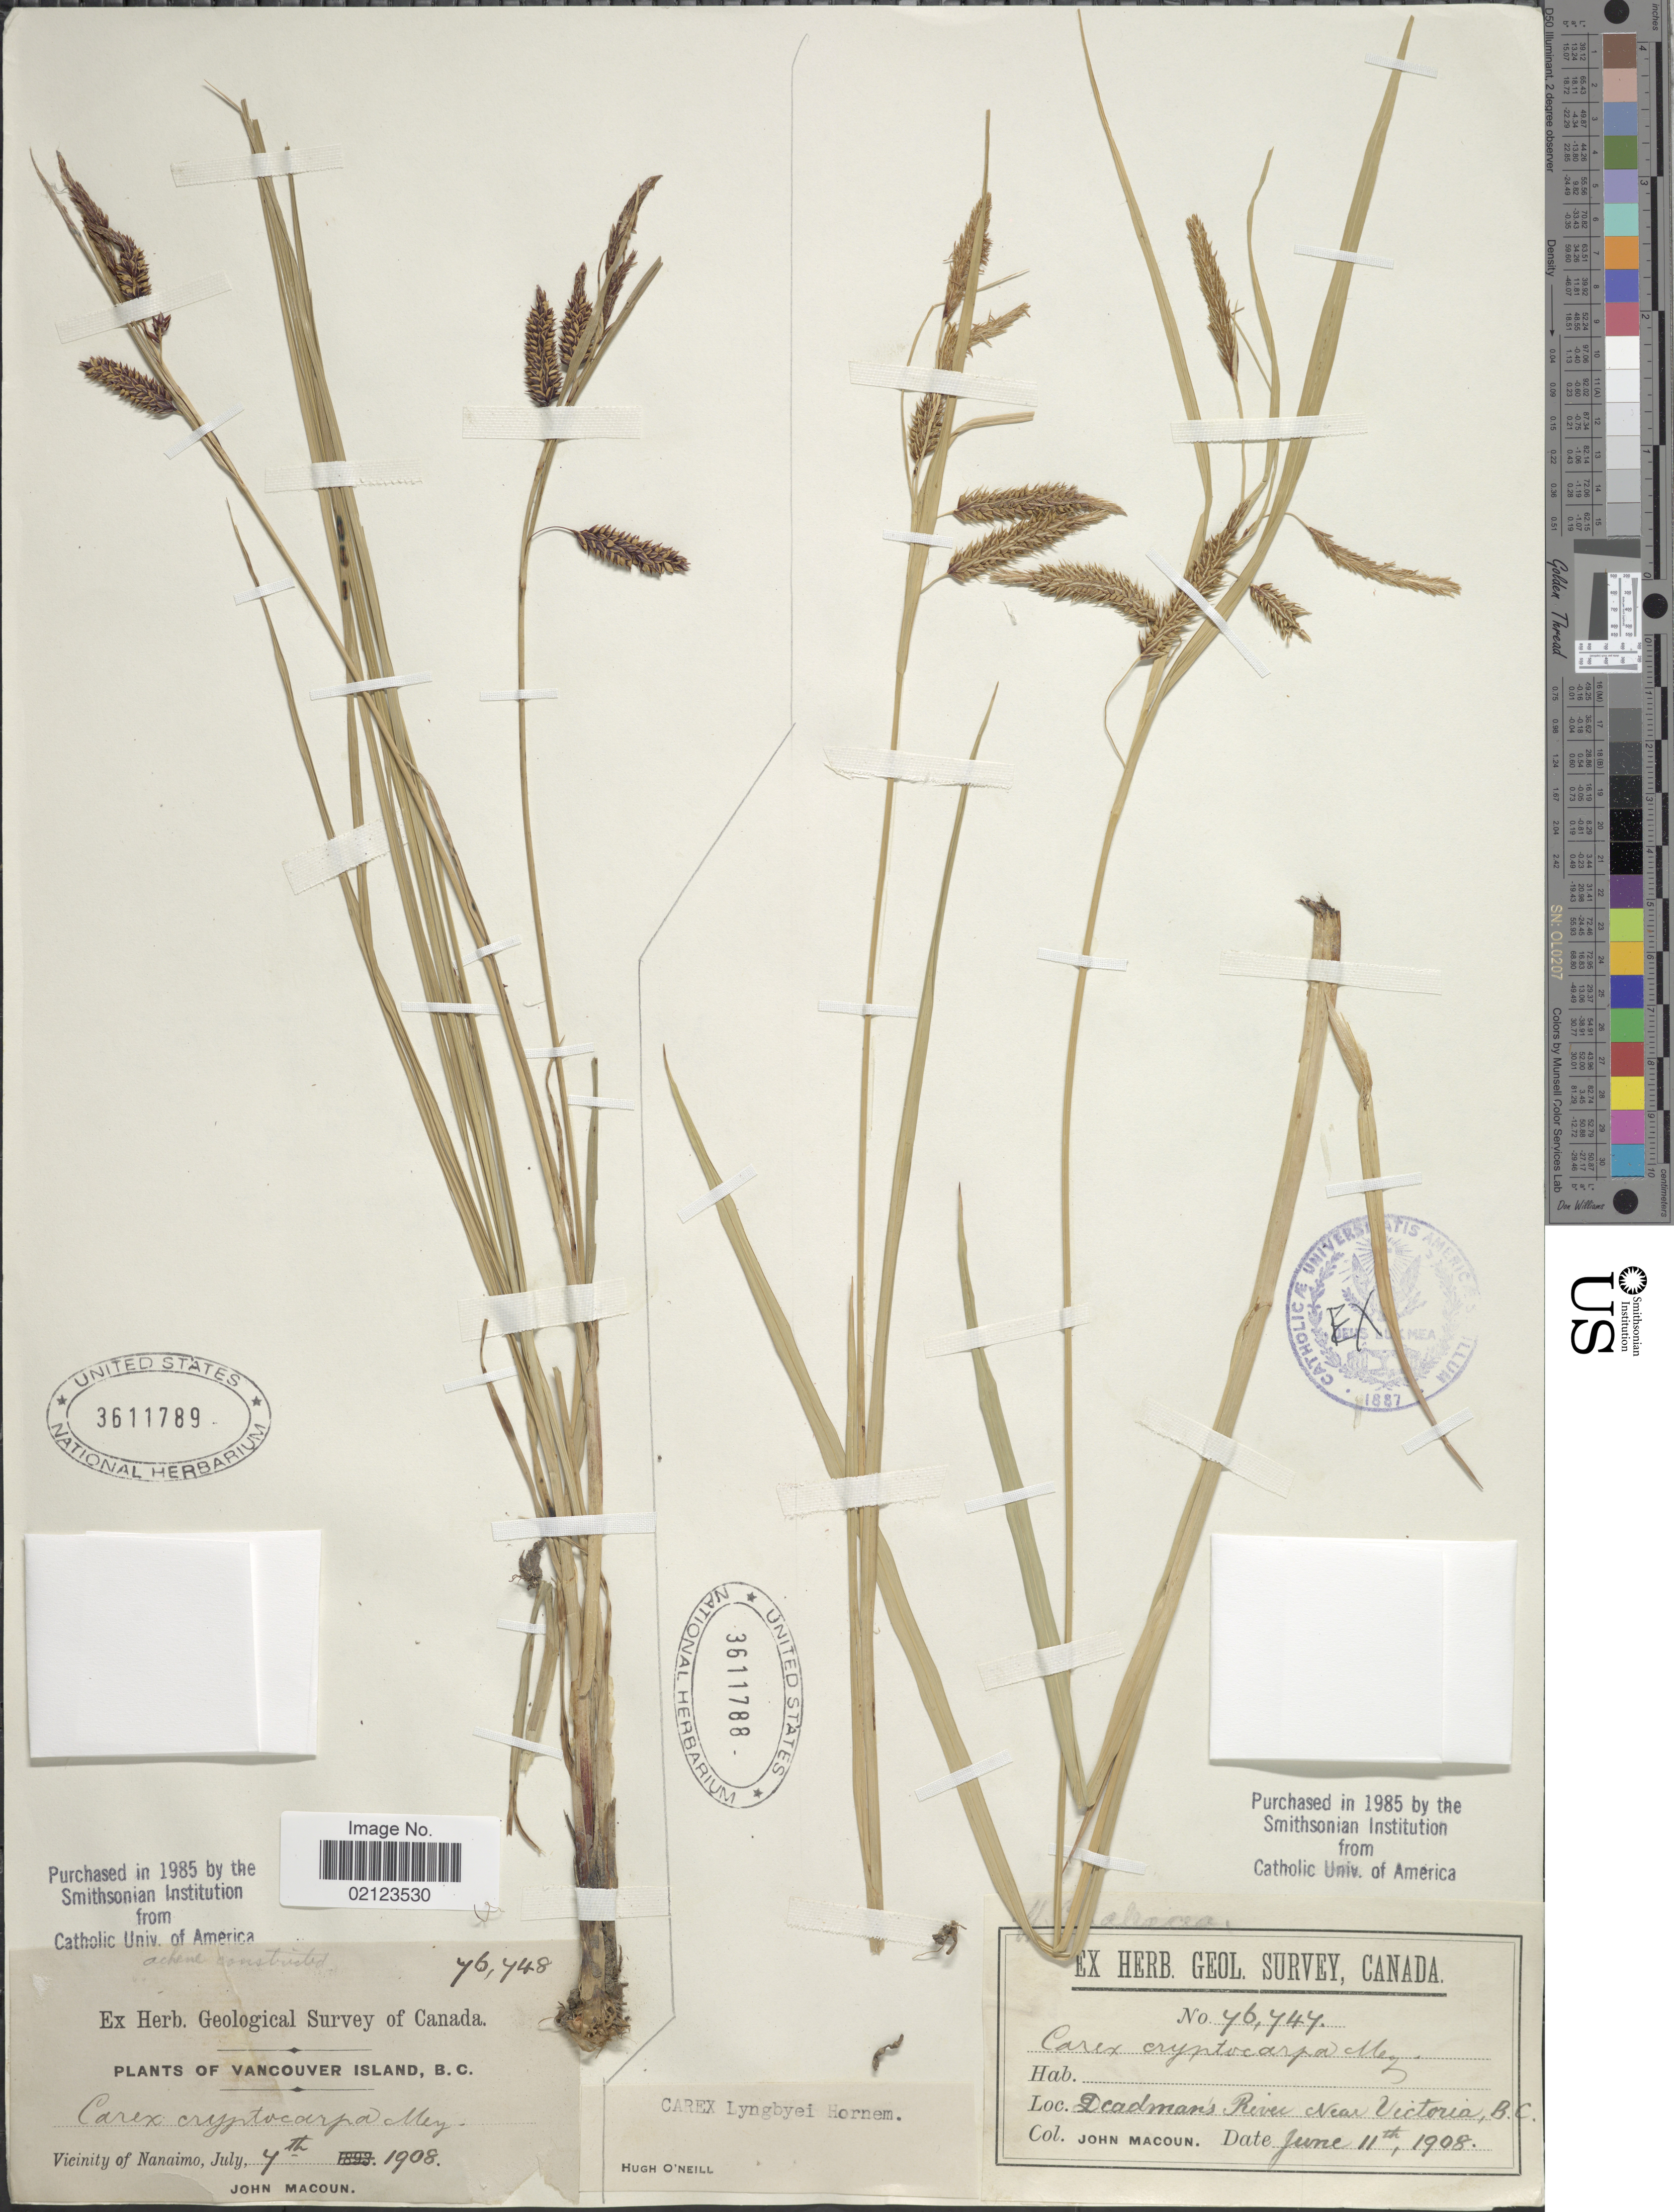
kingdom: Plantae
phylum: Tracheophyta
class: Liliopsida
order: Poales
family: Cyperaceae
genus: Carex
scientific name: Carex lyngbyei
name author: Hornem.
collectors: J. Macoun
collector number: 76747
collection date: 1908-06-11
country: Canada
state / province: British Columbia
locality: Deadman's River. Near Victoria, B.C.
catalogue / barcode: US 3611788